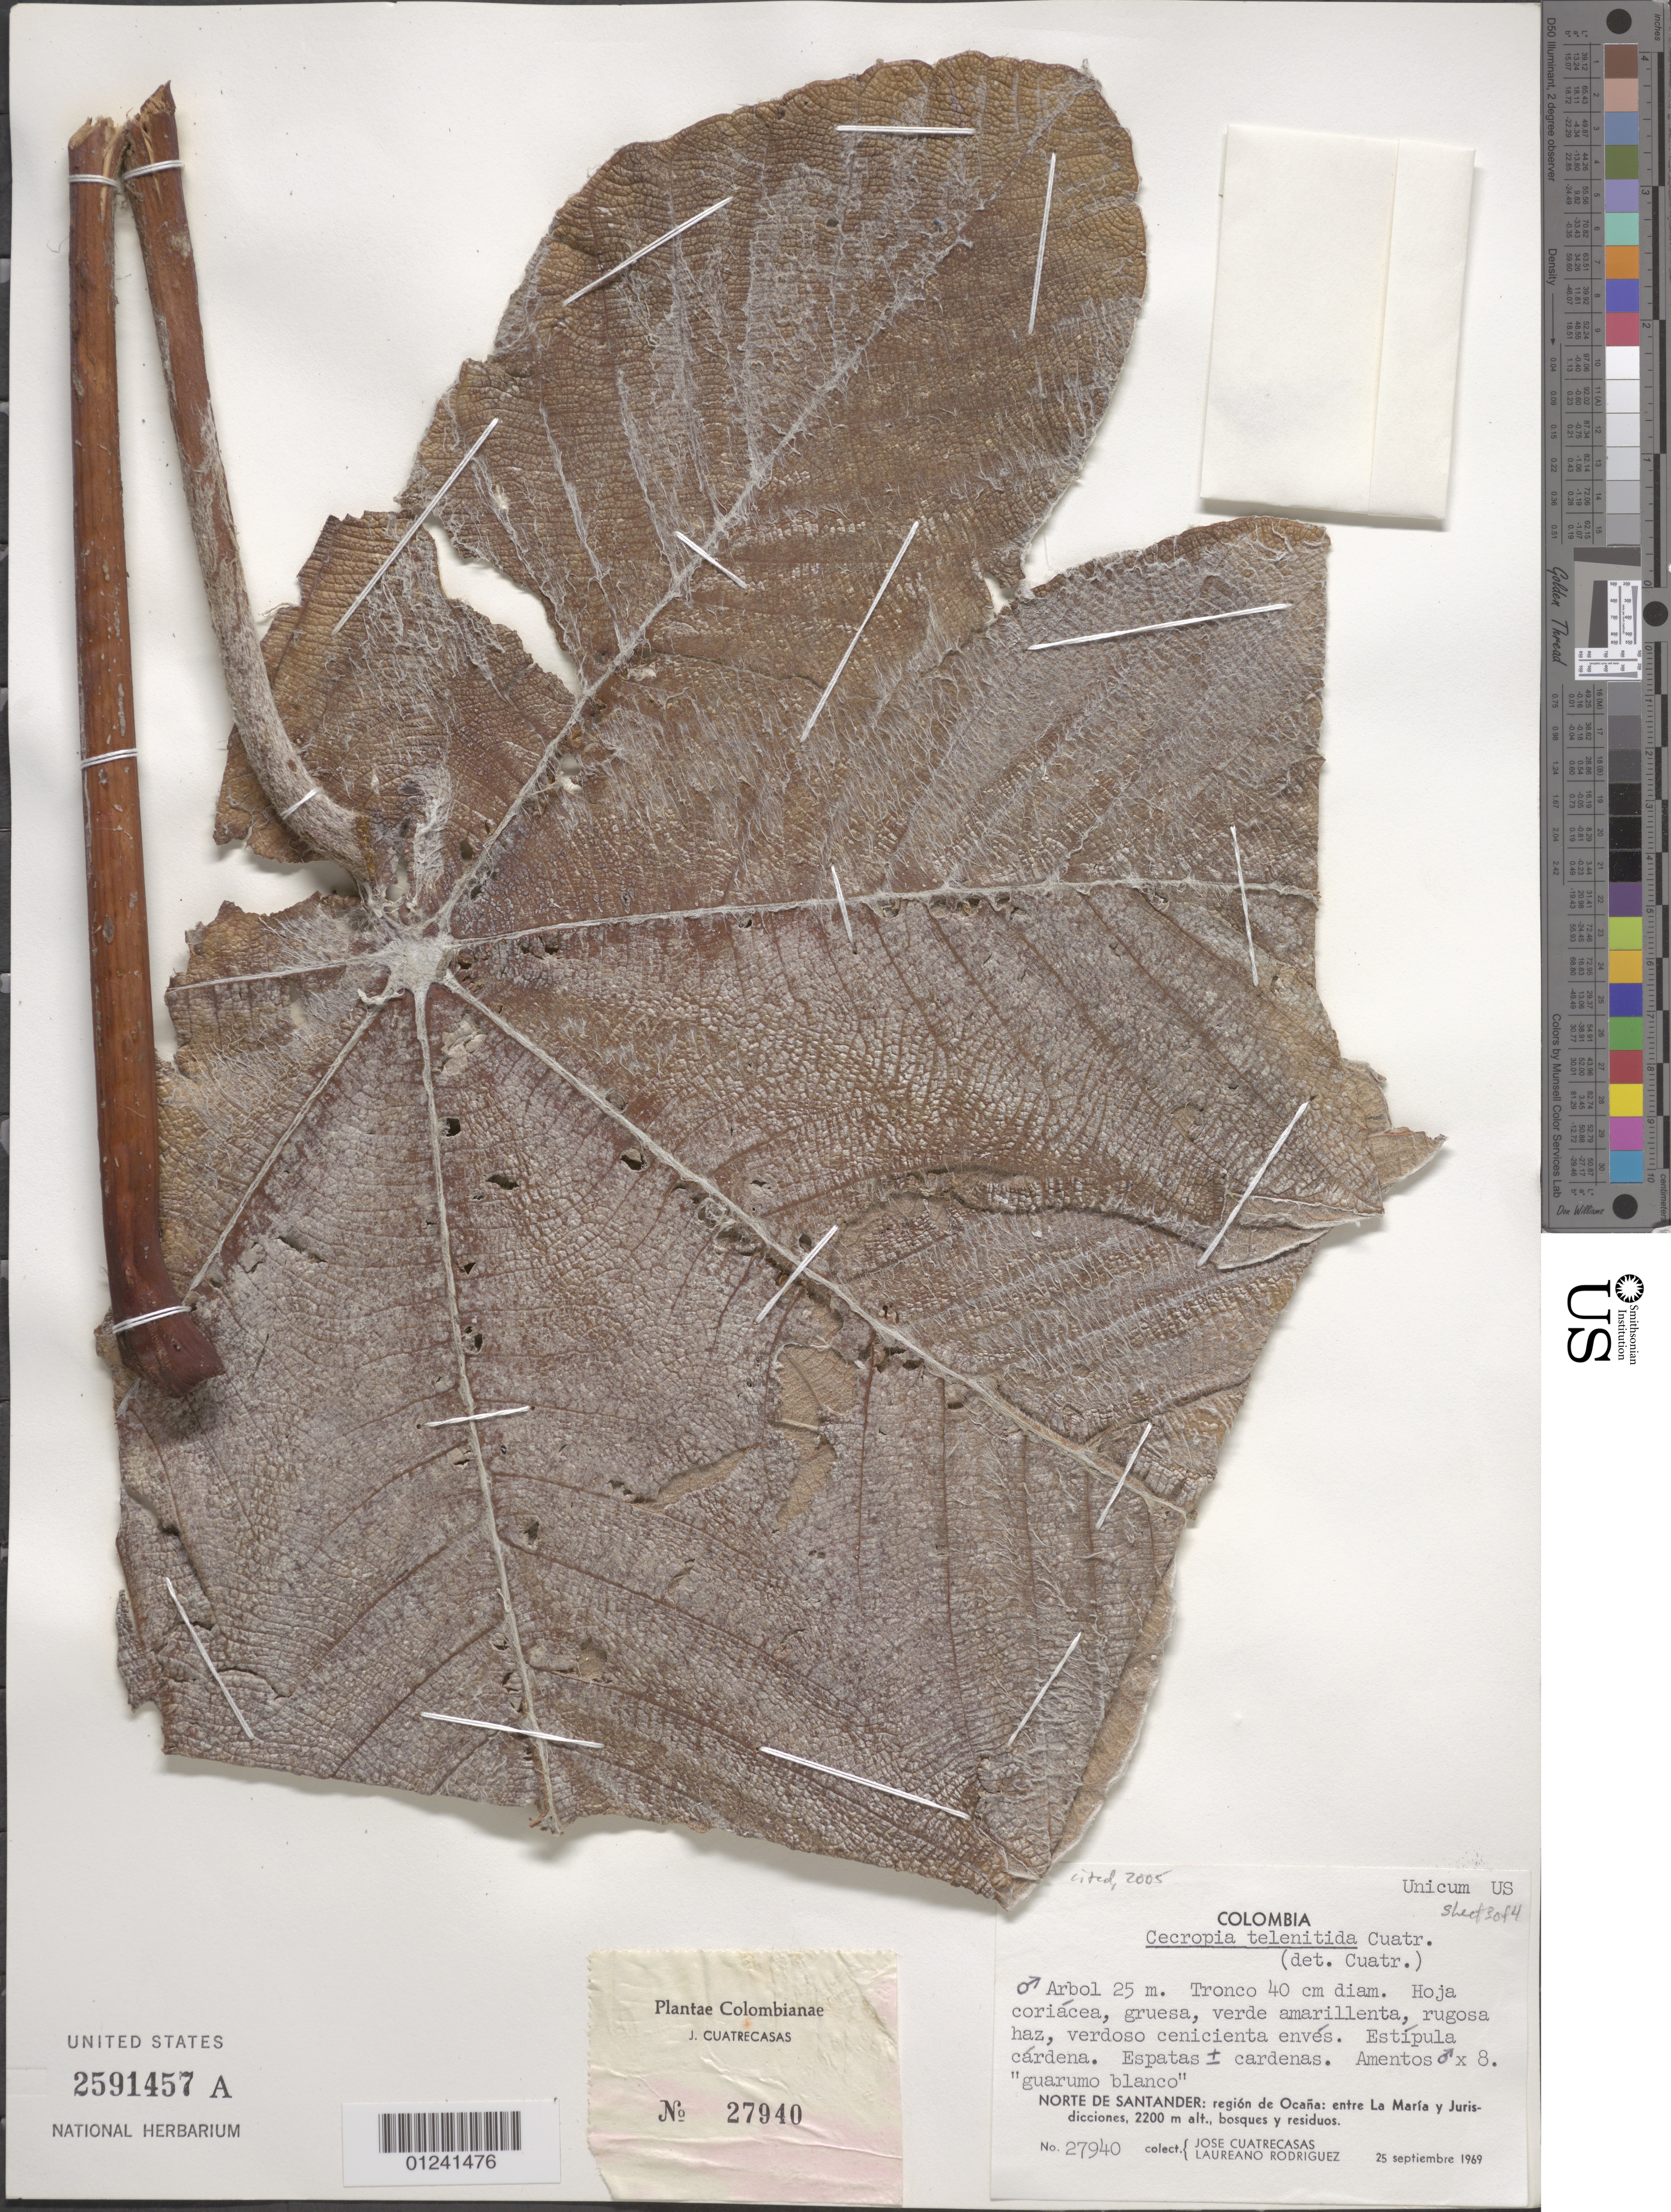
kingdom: Plantae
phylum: Tracheophyta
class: Magnoliopsida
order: Rosales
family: Urticaceae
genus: Cecropia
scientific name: Cecropia telenitida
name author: Cuatrec.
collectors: J. Cuatrecasas & L. Rodriguez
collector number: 27940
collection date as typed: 25 Sep 1969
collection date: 1969-09-25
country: Colombia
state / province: Norte de Santander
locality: Región de Ocaña, entre la Maria y Jurisdicciones,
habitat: bosques y residuos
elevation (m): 2200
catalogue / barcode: US 2591457A